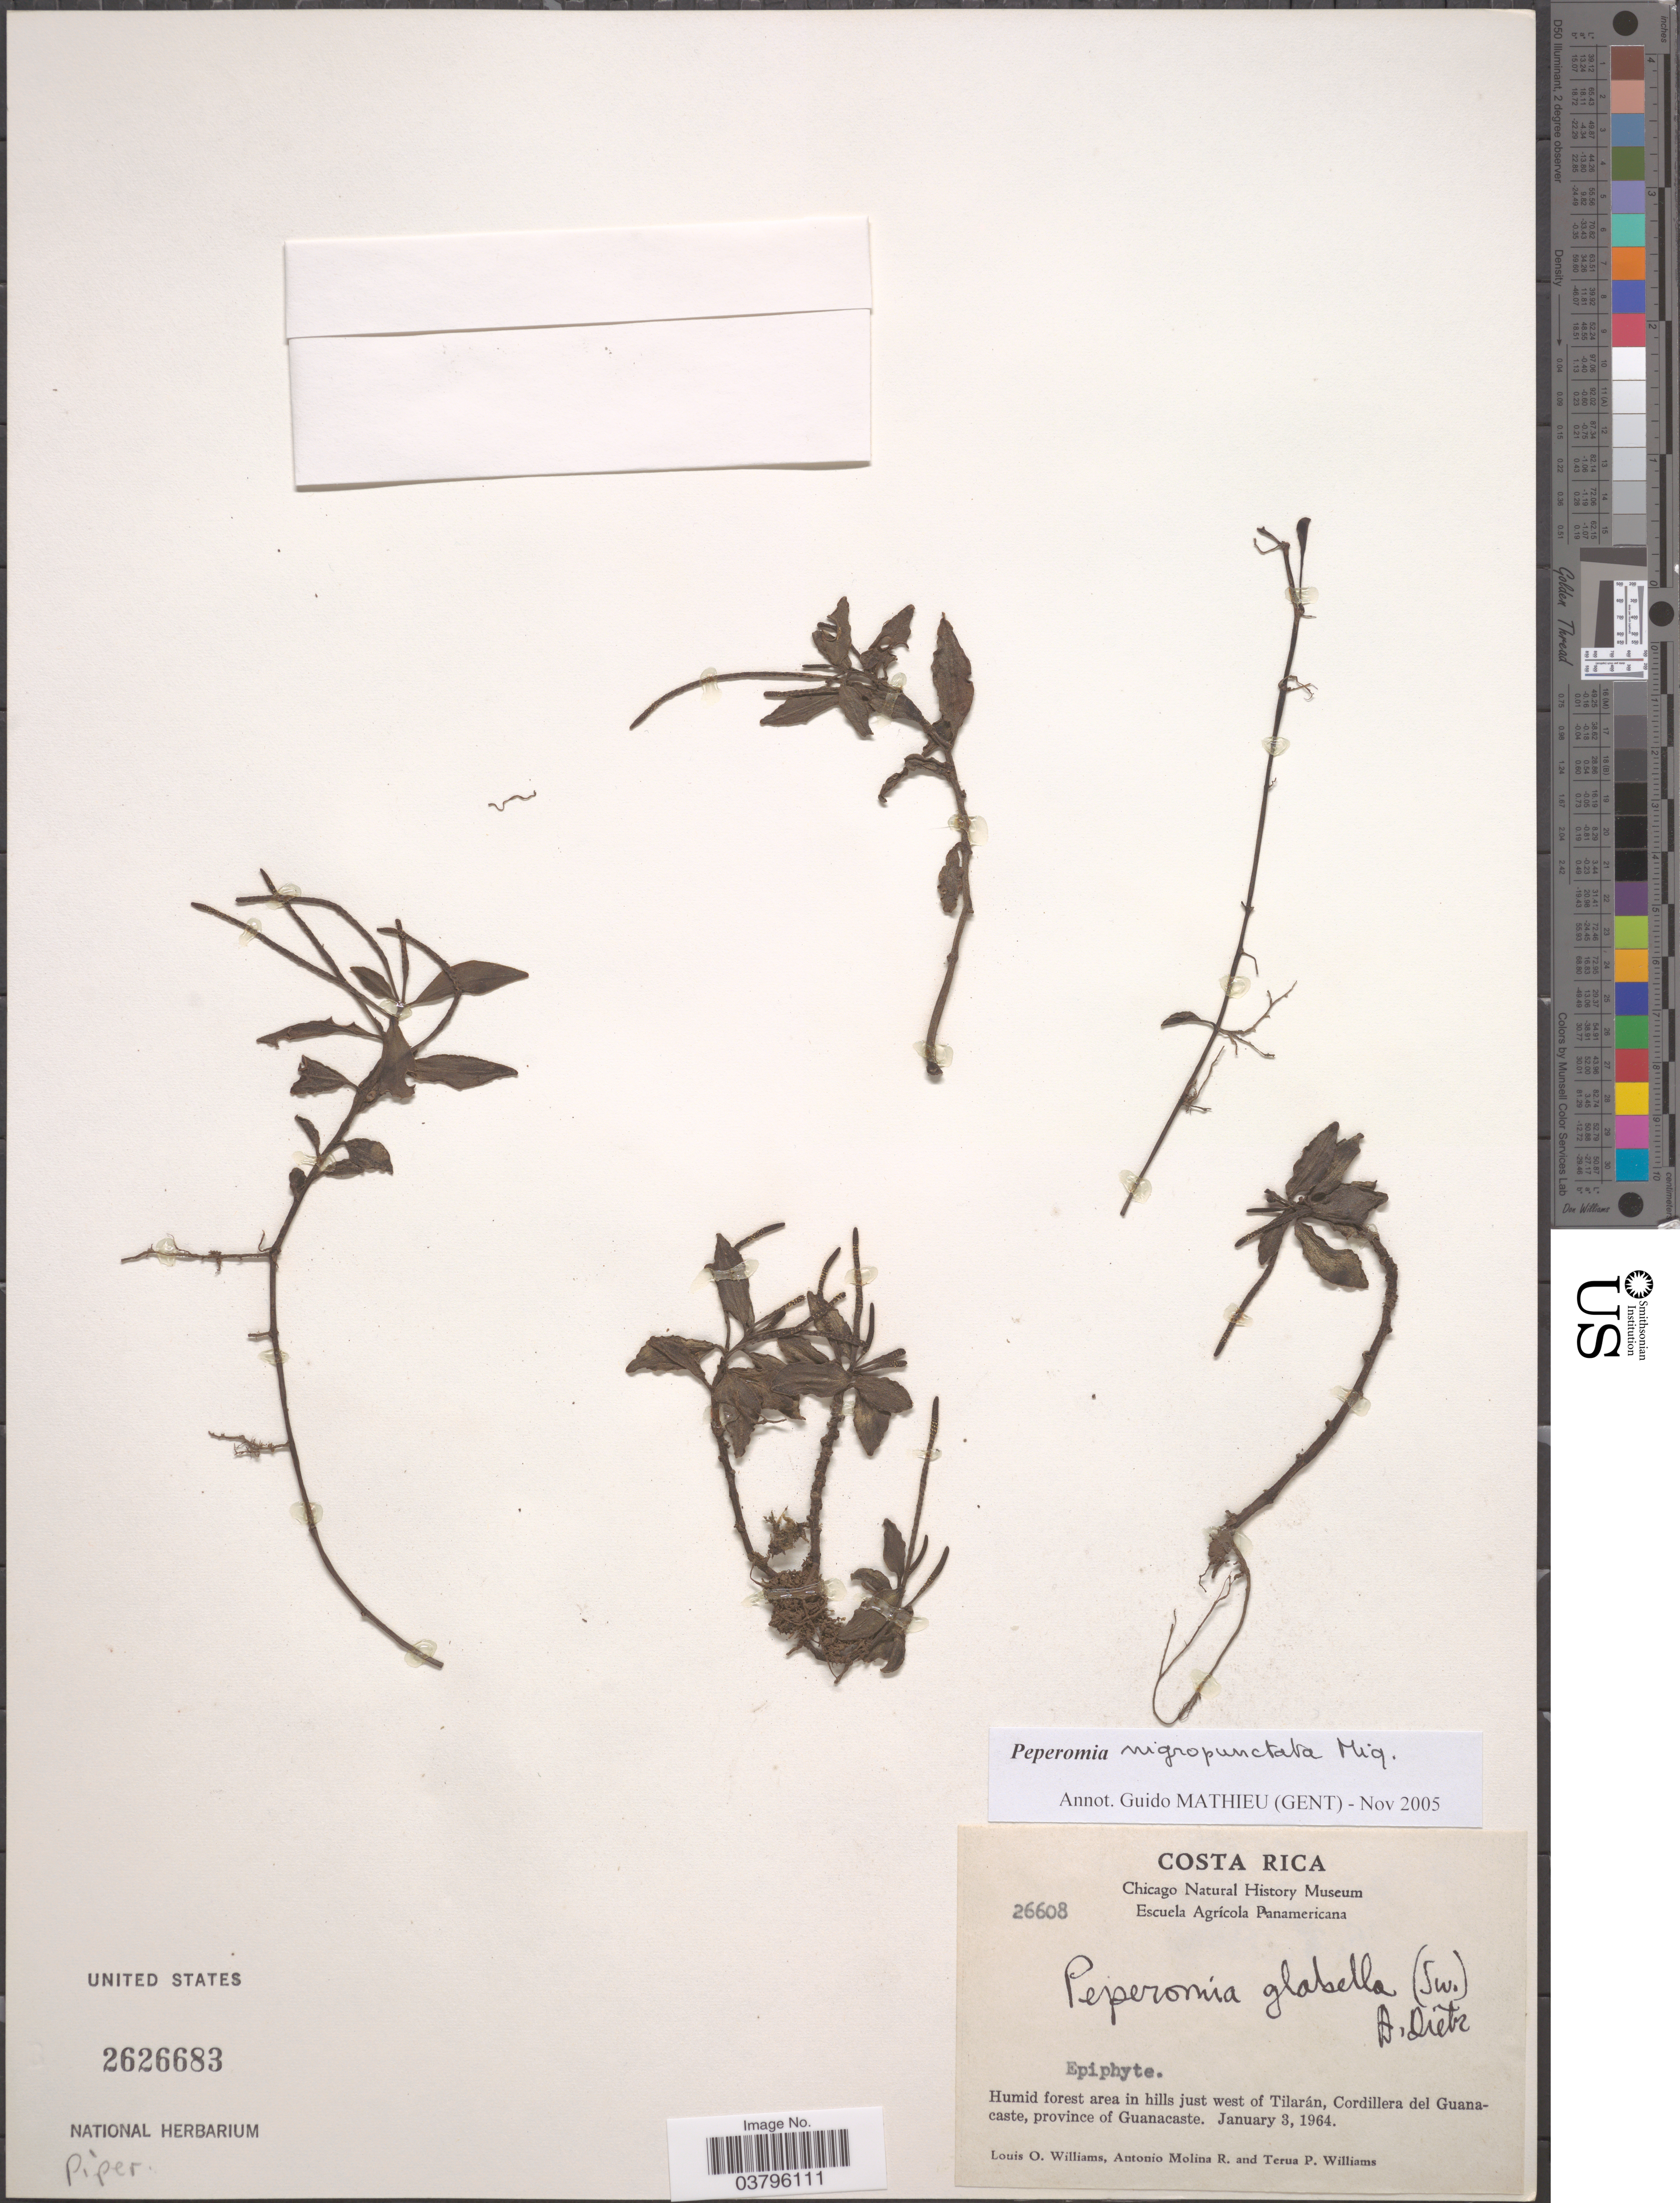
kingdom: Plantae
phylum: Tracheophyta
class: Magnoliopsida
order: Piperales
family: Piperaceae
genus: Peperomia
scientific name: Peperomia nigropunctata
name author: Miq.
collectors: L. O. Williams, A. Molina R. & T. Williams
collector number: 26608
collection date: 1964-01-03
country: Costa Rica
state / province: Guanacaste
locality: Humid forest area in hills just west of Tilarán, Cordillera del Guanacaste.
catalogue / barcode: US 2626683